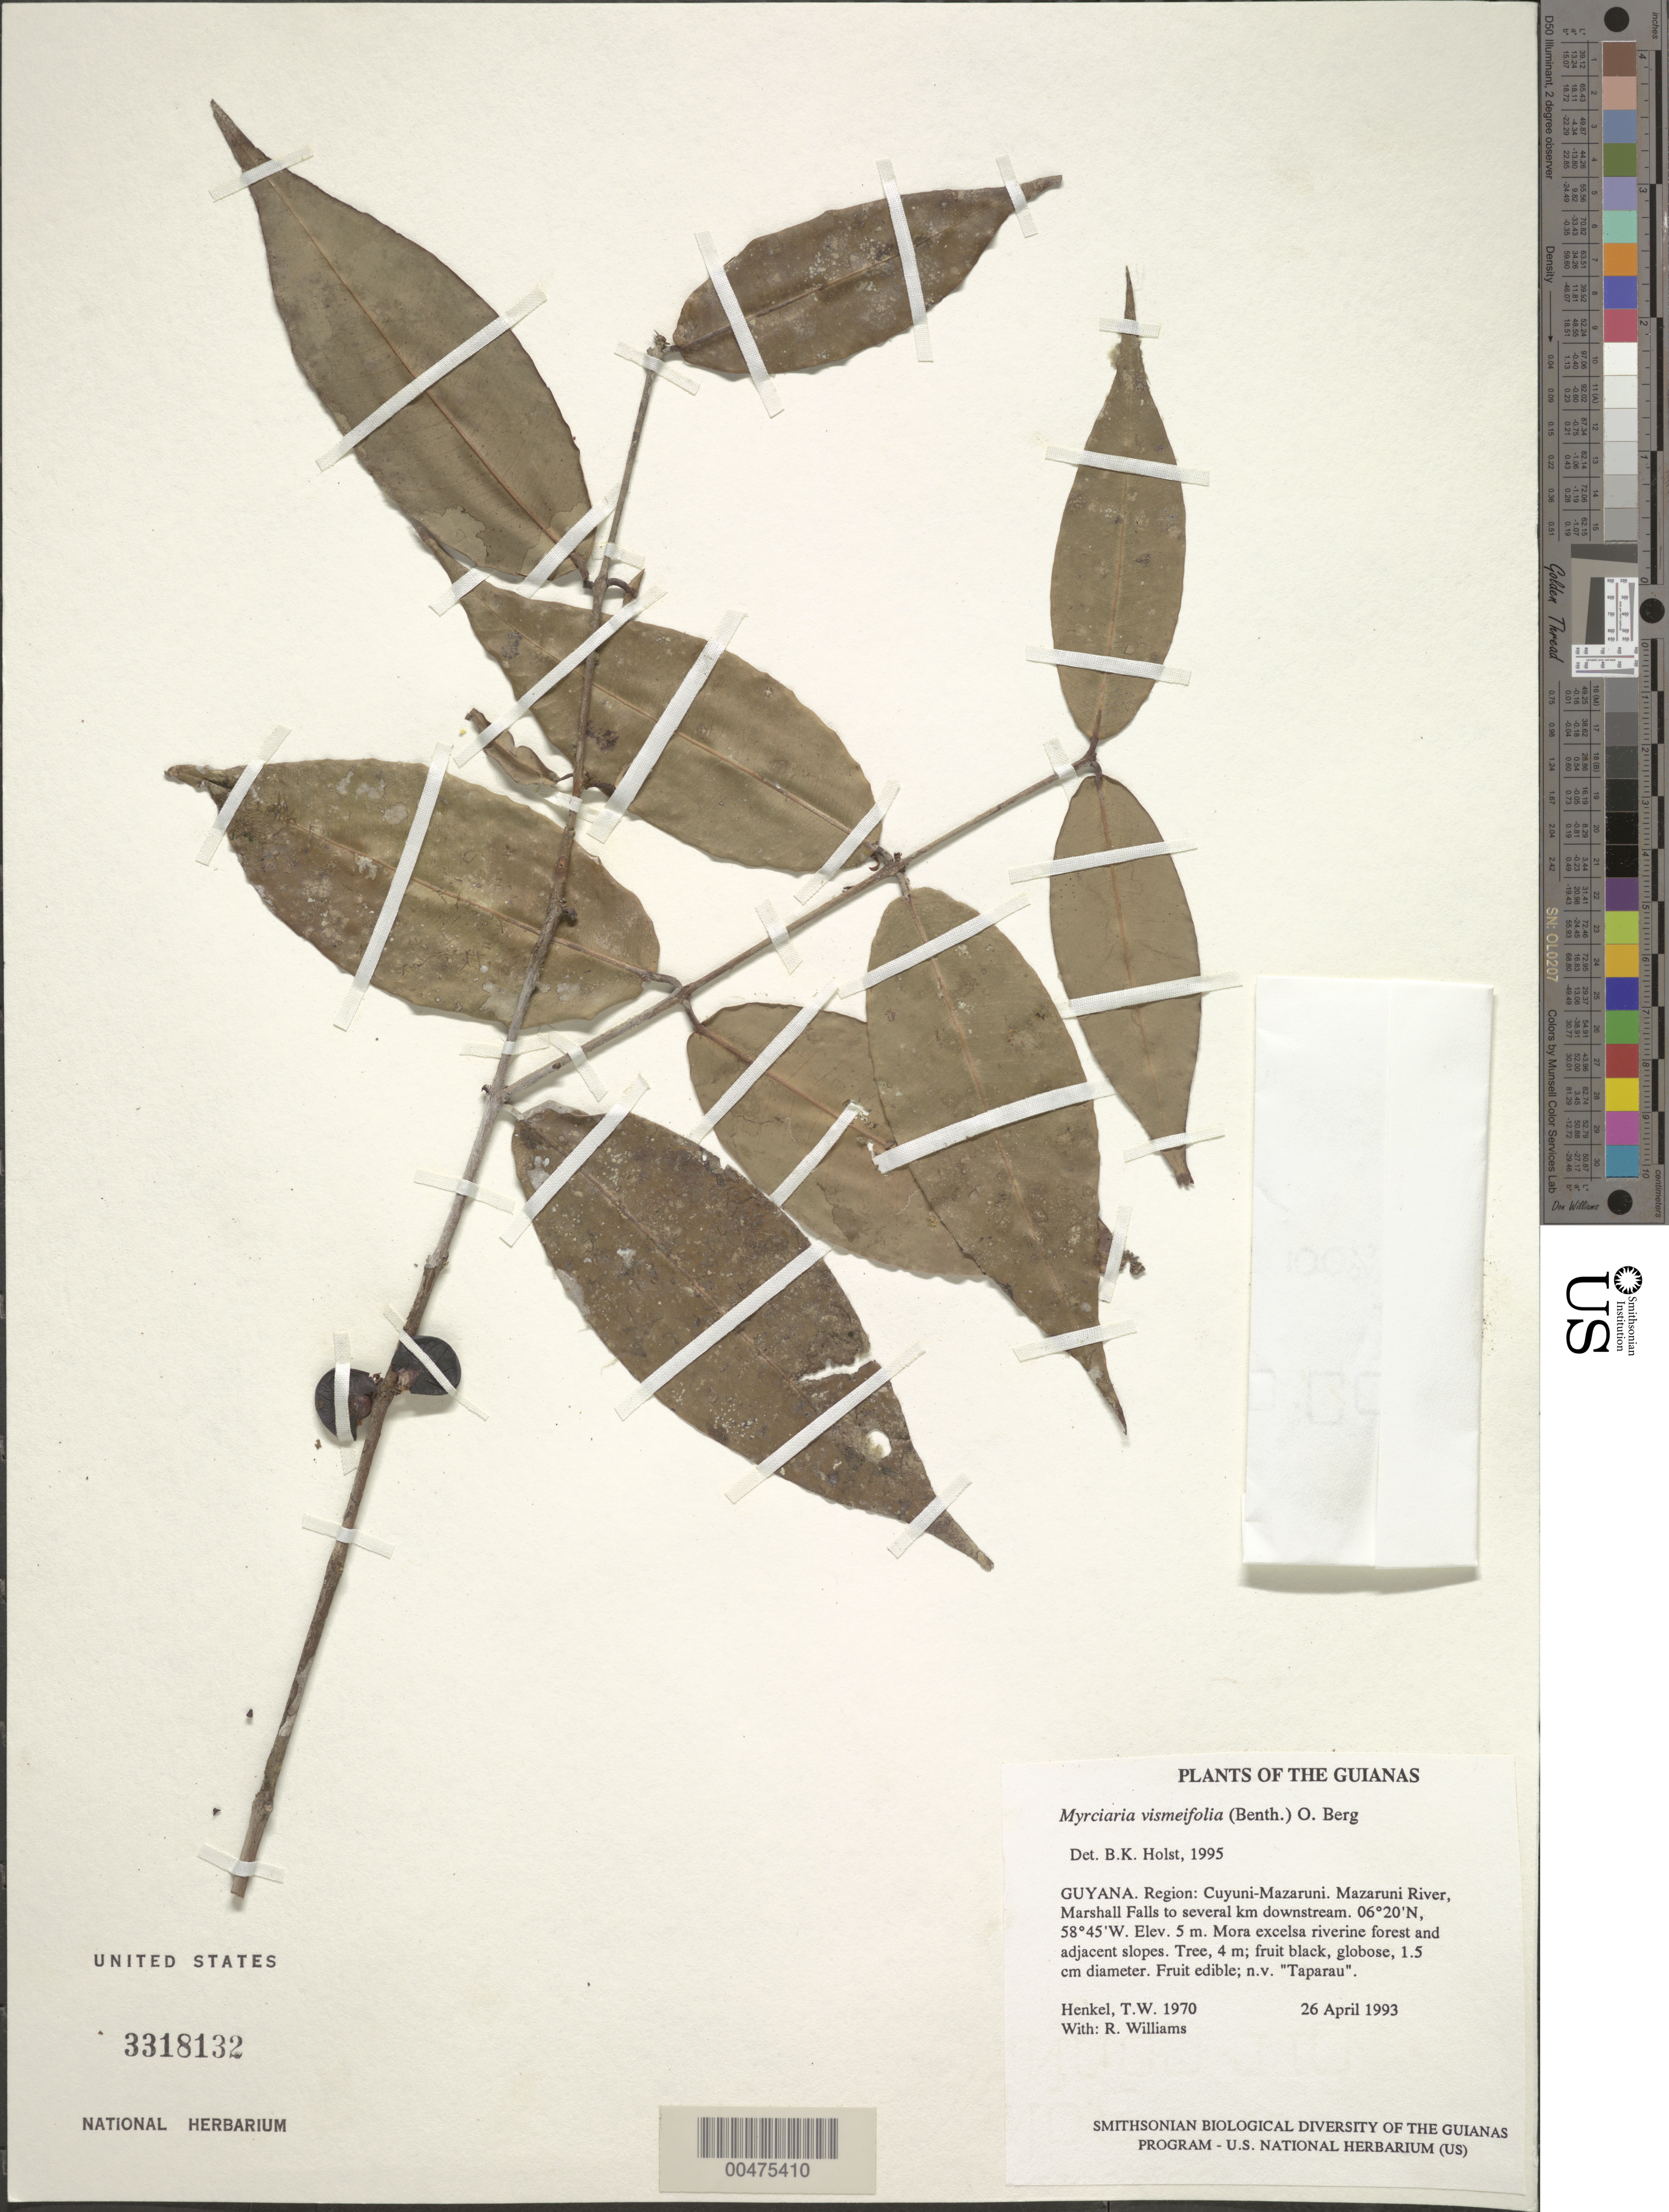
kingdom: Plantae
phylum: Tracheophyta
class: Magnoliopsida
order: Myrtales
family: Myrtaceae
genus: Myrciaria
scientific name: Myrciaria vismiifolia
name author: (Benth.) O. Berg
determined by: Holst, Bruce K.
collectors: T. Henkel & R. Williams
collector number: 1970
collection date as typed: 26 April 1993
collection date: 1993-04-26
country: Guyana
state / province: Cuyuni-Mazaruni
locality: Mazaruni River, Marshall Falls to several km downstream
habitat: Mora excelsa riverine forest and adjacent slopes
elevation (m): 5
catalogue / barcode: US 3318132